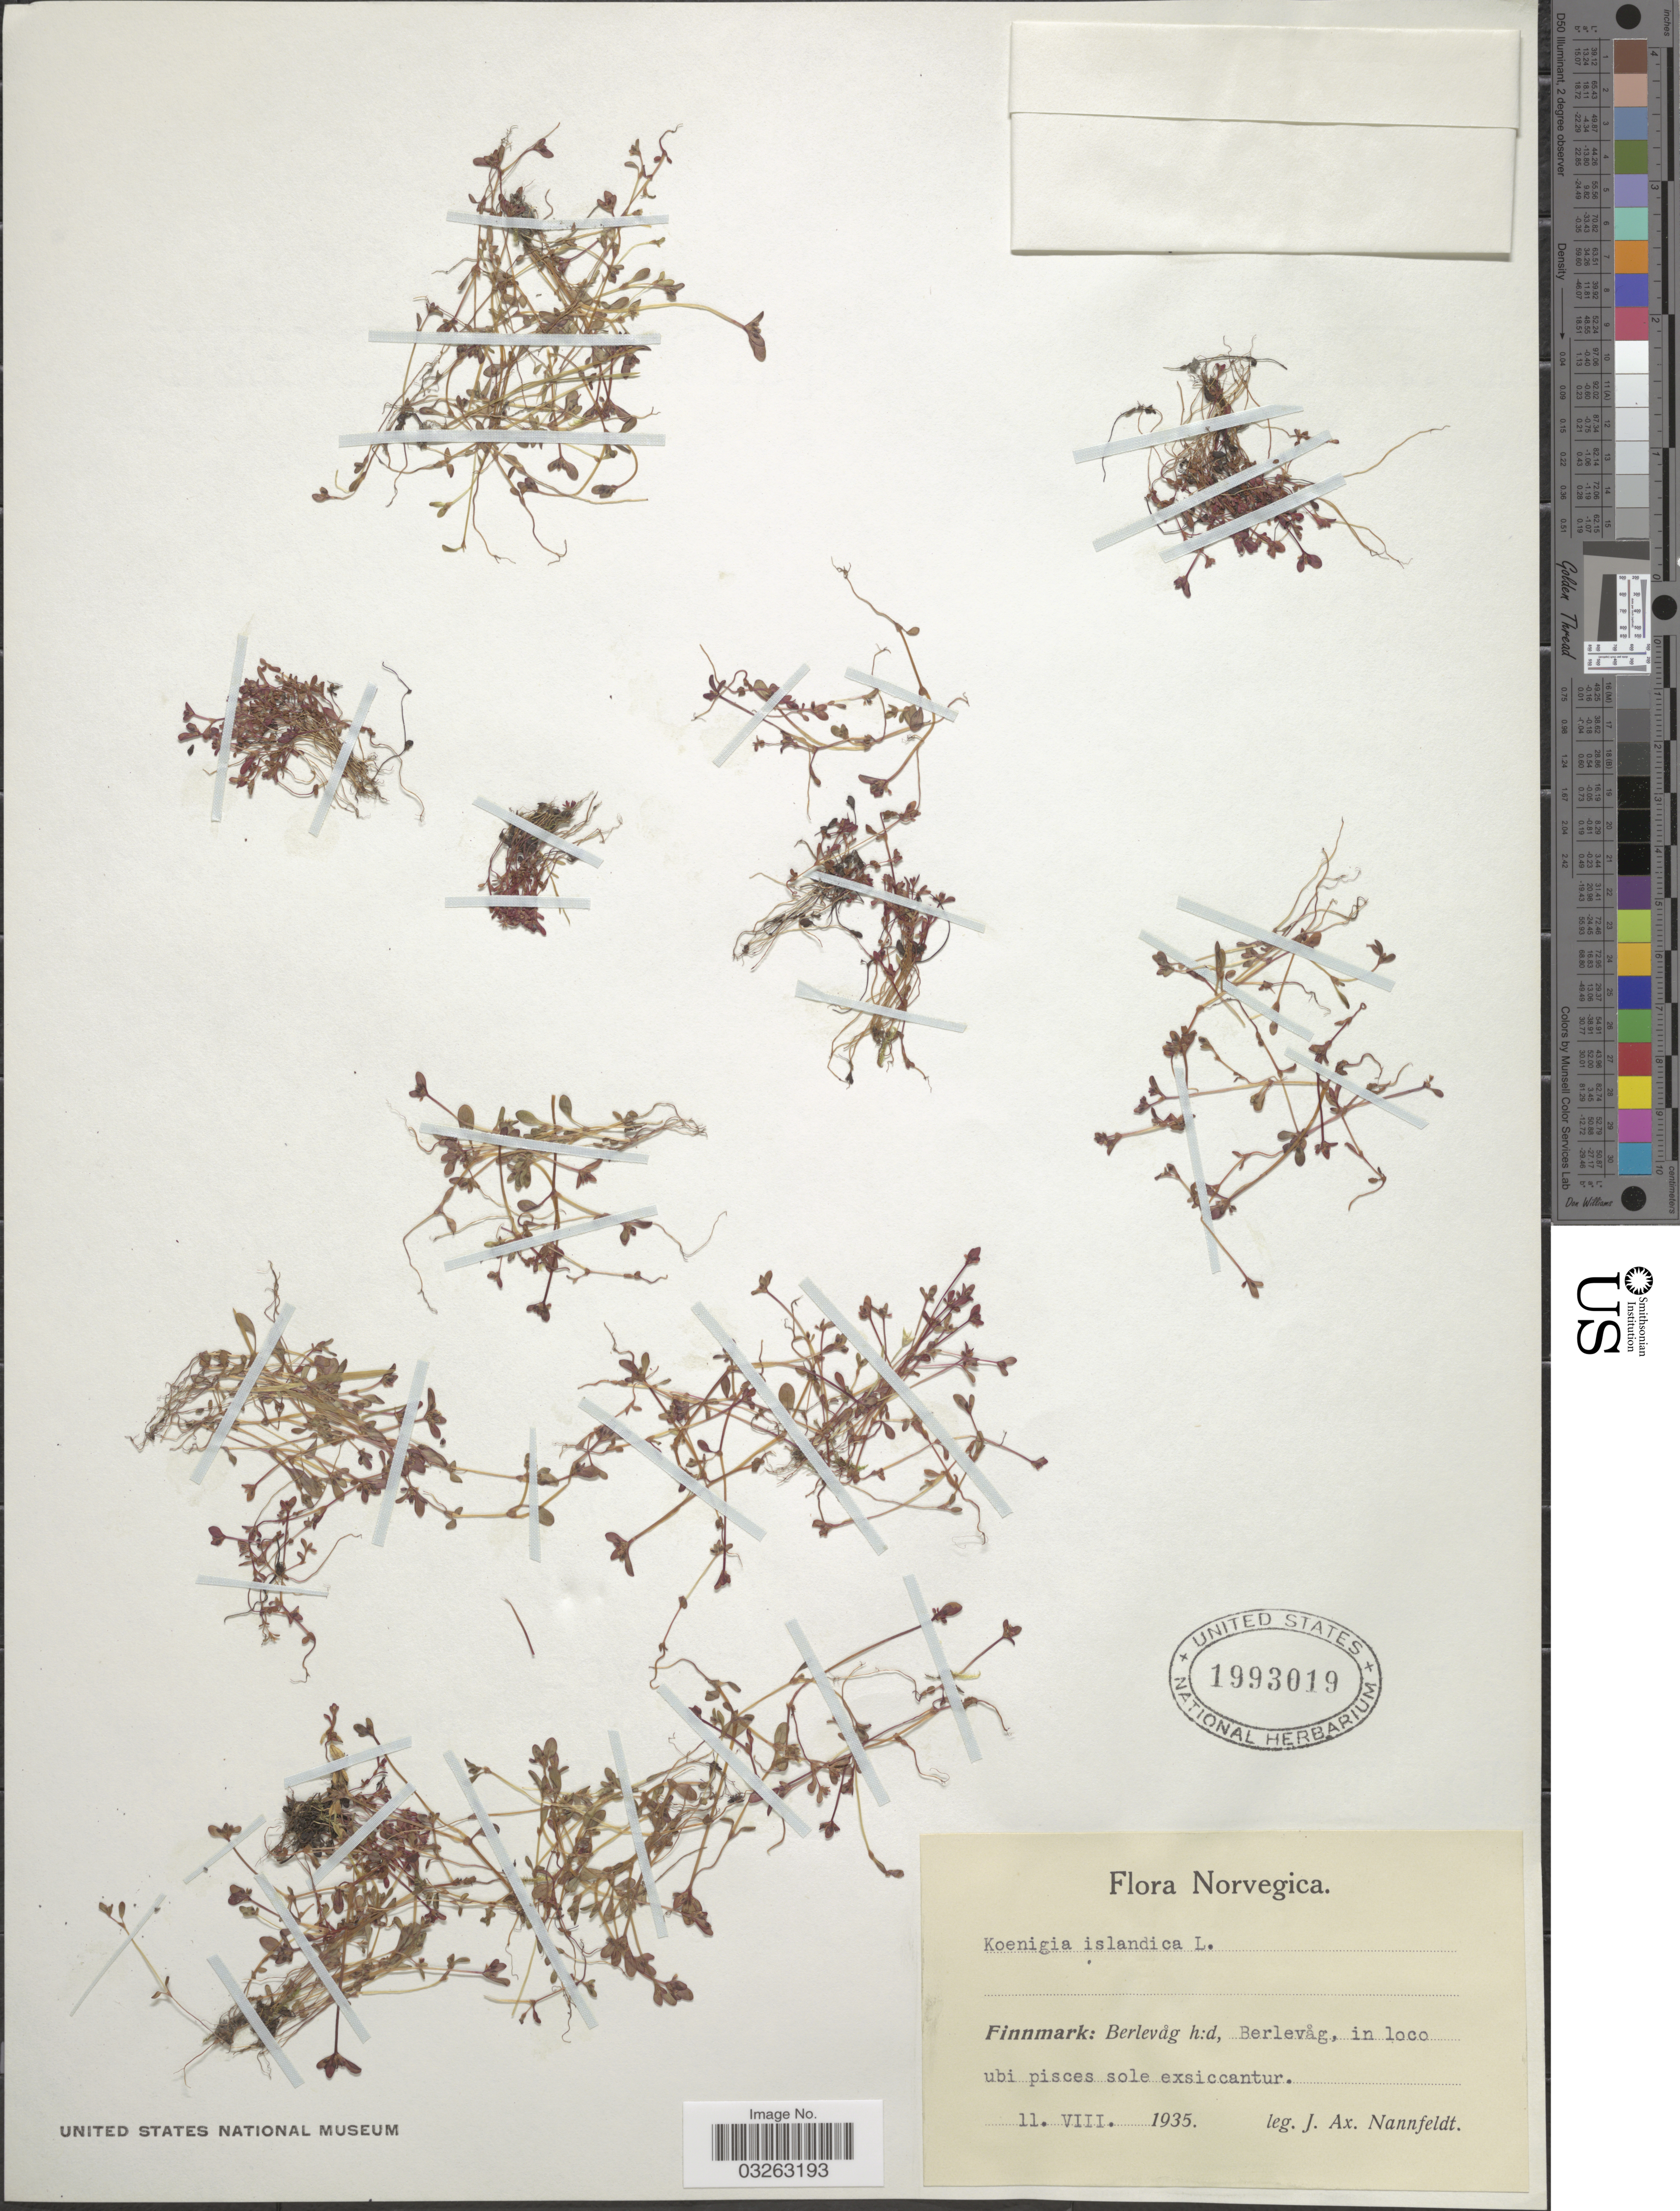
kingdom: Plantae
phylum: Tracheophyta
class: Magnoliopsida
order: Caryophyllales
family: Polygonaceae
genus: Koenigia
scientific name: Koenigia islandica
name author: L.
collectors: J. Nannfeldt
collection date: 1935-08-11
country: Norway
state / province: Finnmark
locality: Norvegica, Berlevag h:d, Berlevag.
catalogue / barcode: US 1993019